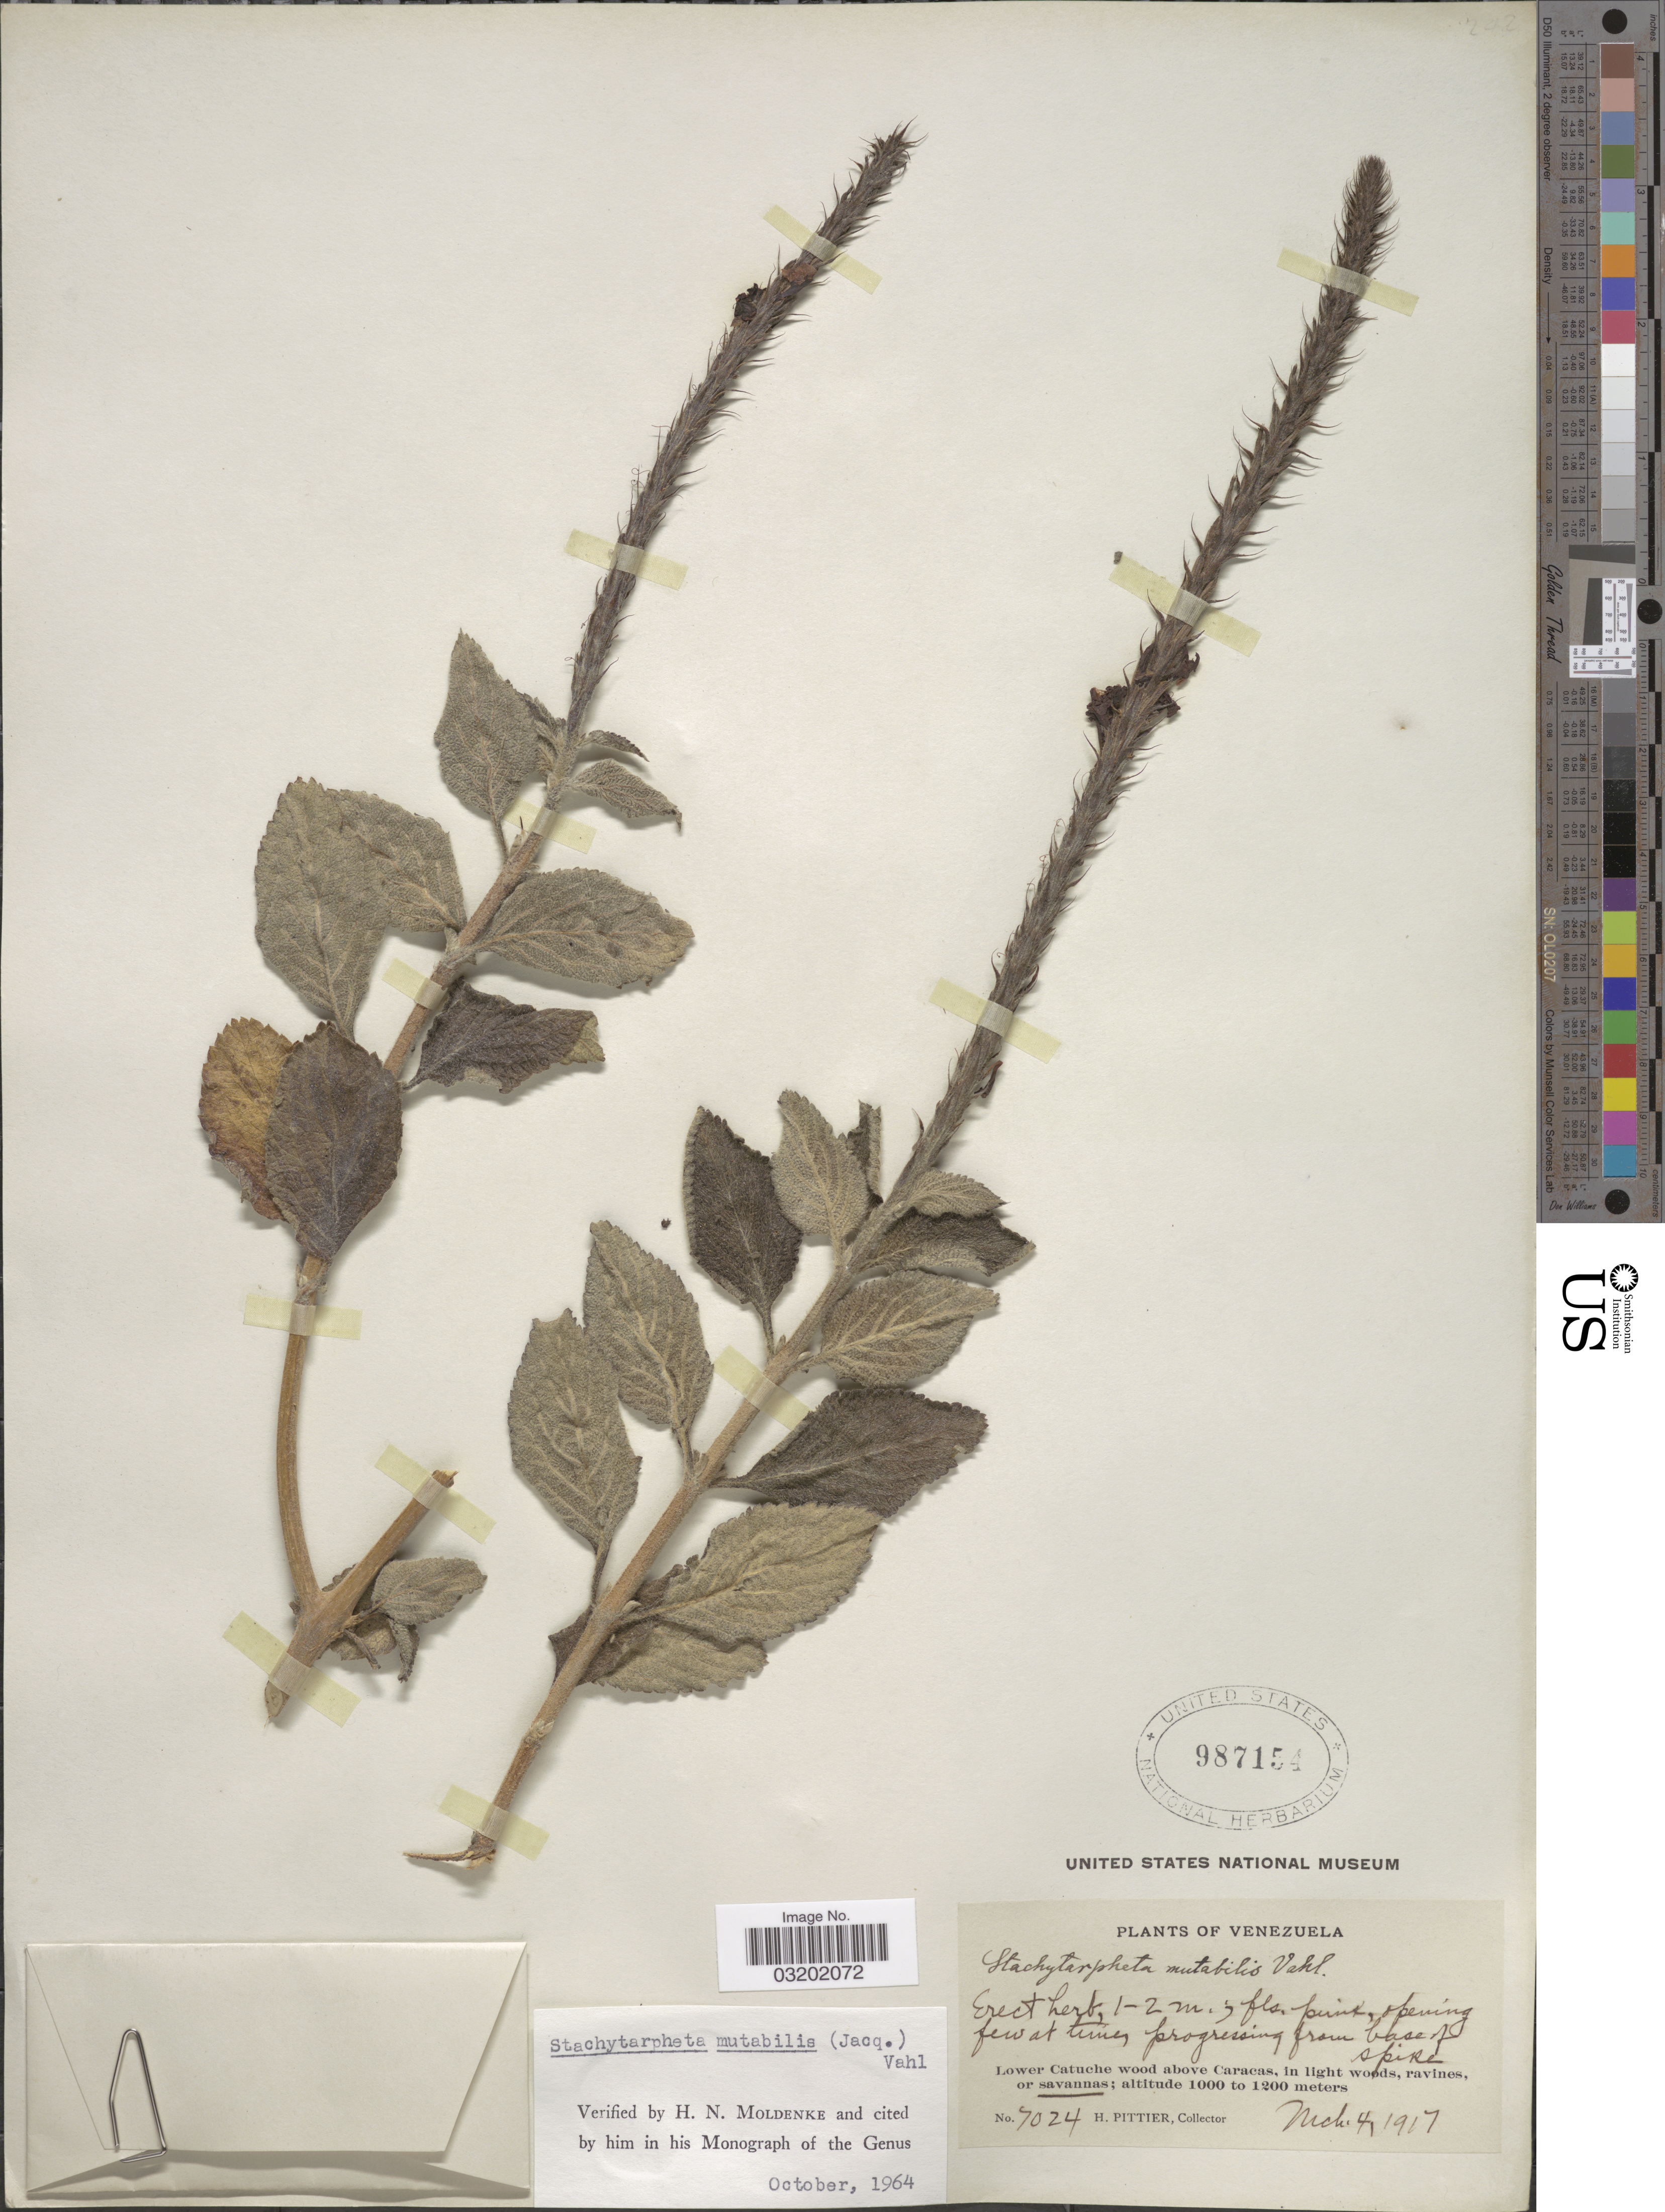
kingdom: Plantae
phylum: Tracheophyta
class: Magnoliopsida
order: Lamiales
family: Verbenaceae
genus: Stachytarpheta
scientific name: Stachytarpheta mutabilis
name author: (Jacq.) Vahl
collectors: H. F. Pittier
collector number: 7024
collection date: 1917-03-04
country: Venezuela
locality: Lower Catuche wood above Caracas.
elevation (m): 1000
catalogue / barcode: US 987154